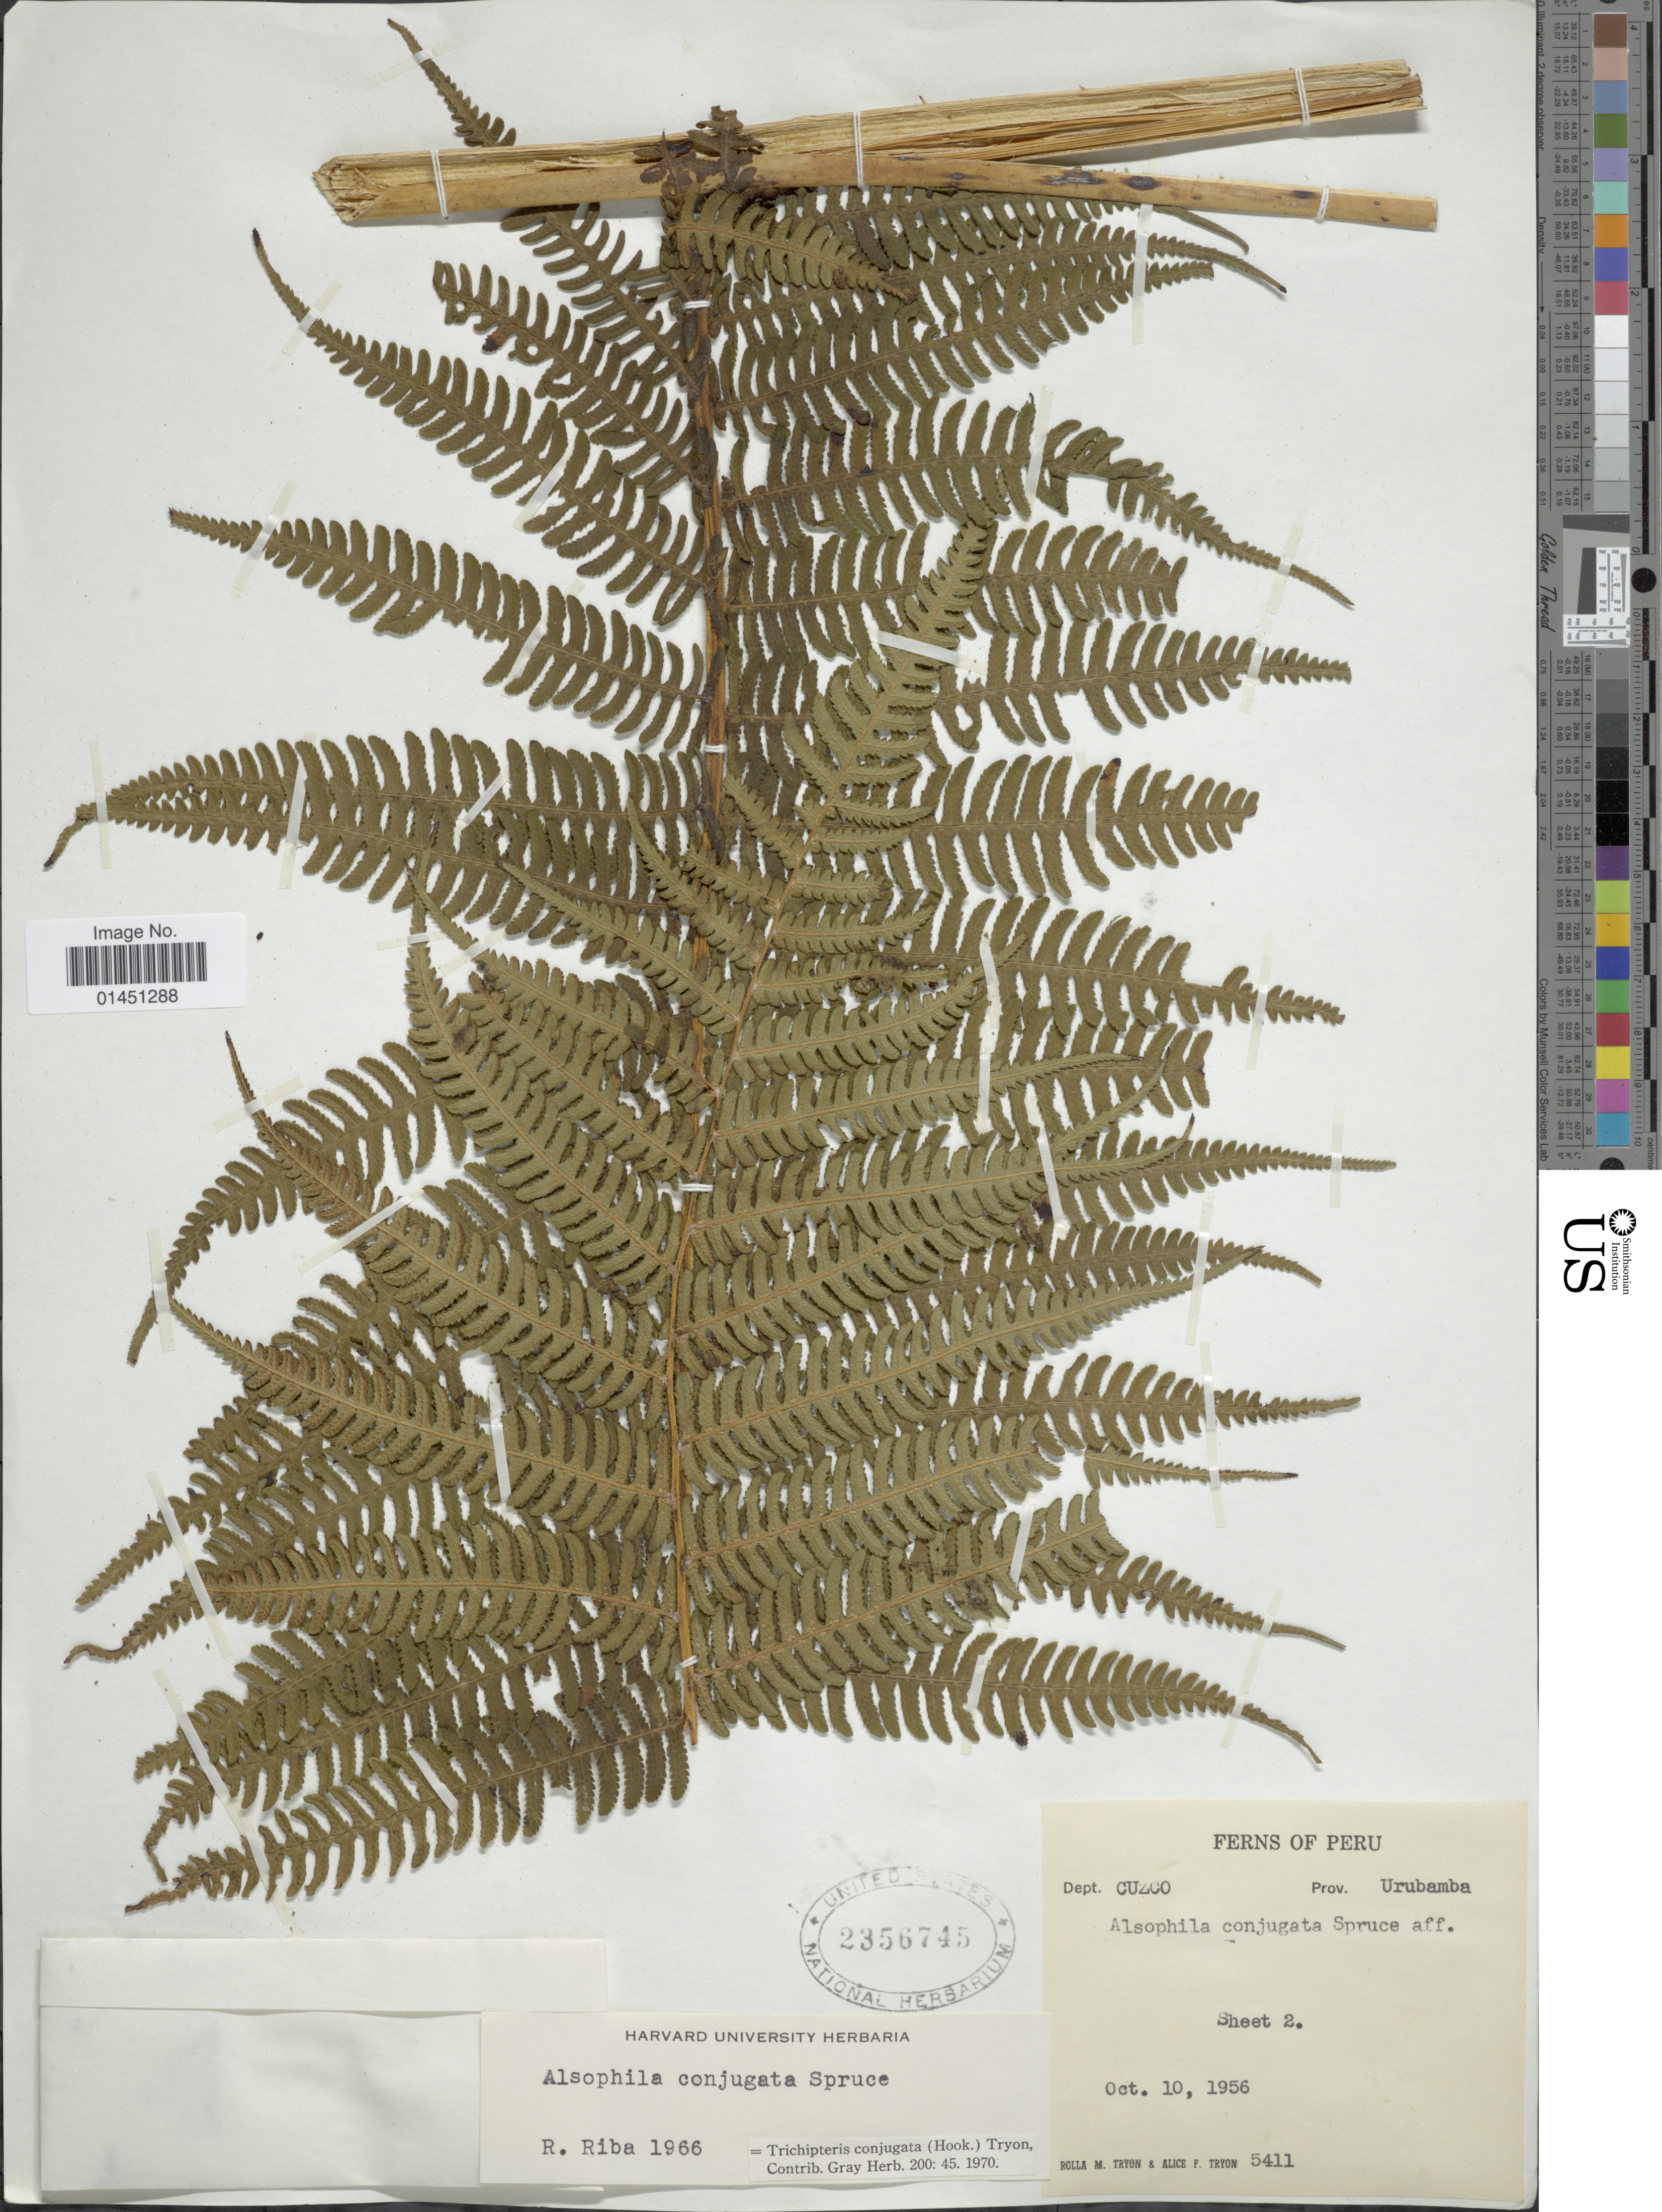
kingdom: Plantae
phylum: Tracheophyta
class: Polypodiopsida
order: Cyatheales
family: Cyatheaceae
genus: Cyathea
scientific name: Cyathea conjugata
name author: (Hook.) Domin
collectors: R. M. Tryon & A. F. Tryon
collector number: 5411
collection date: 1956-10-10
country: Peru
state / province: Cusco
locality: Prov. Urubamba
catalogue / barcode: US 2356745